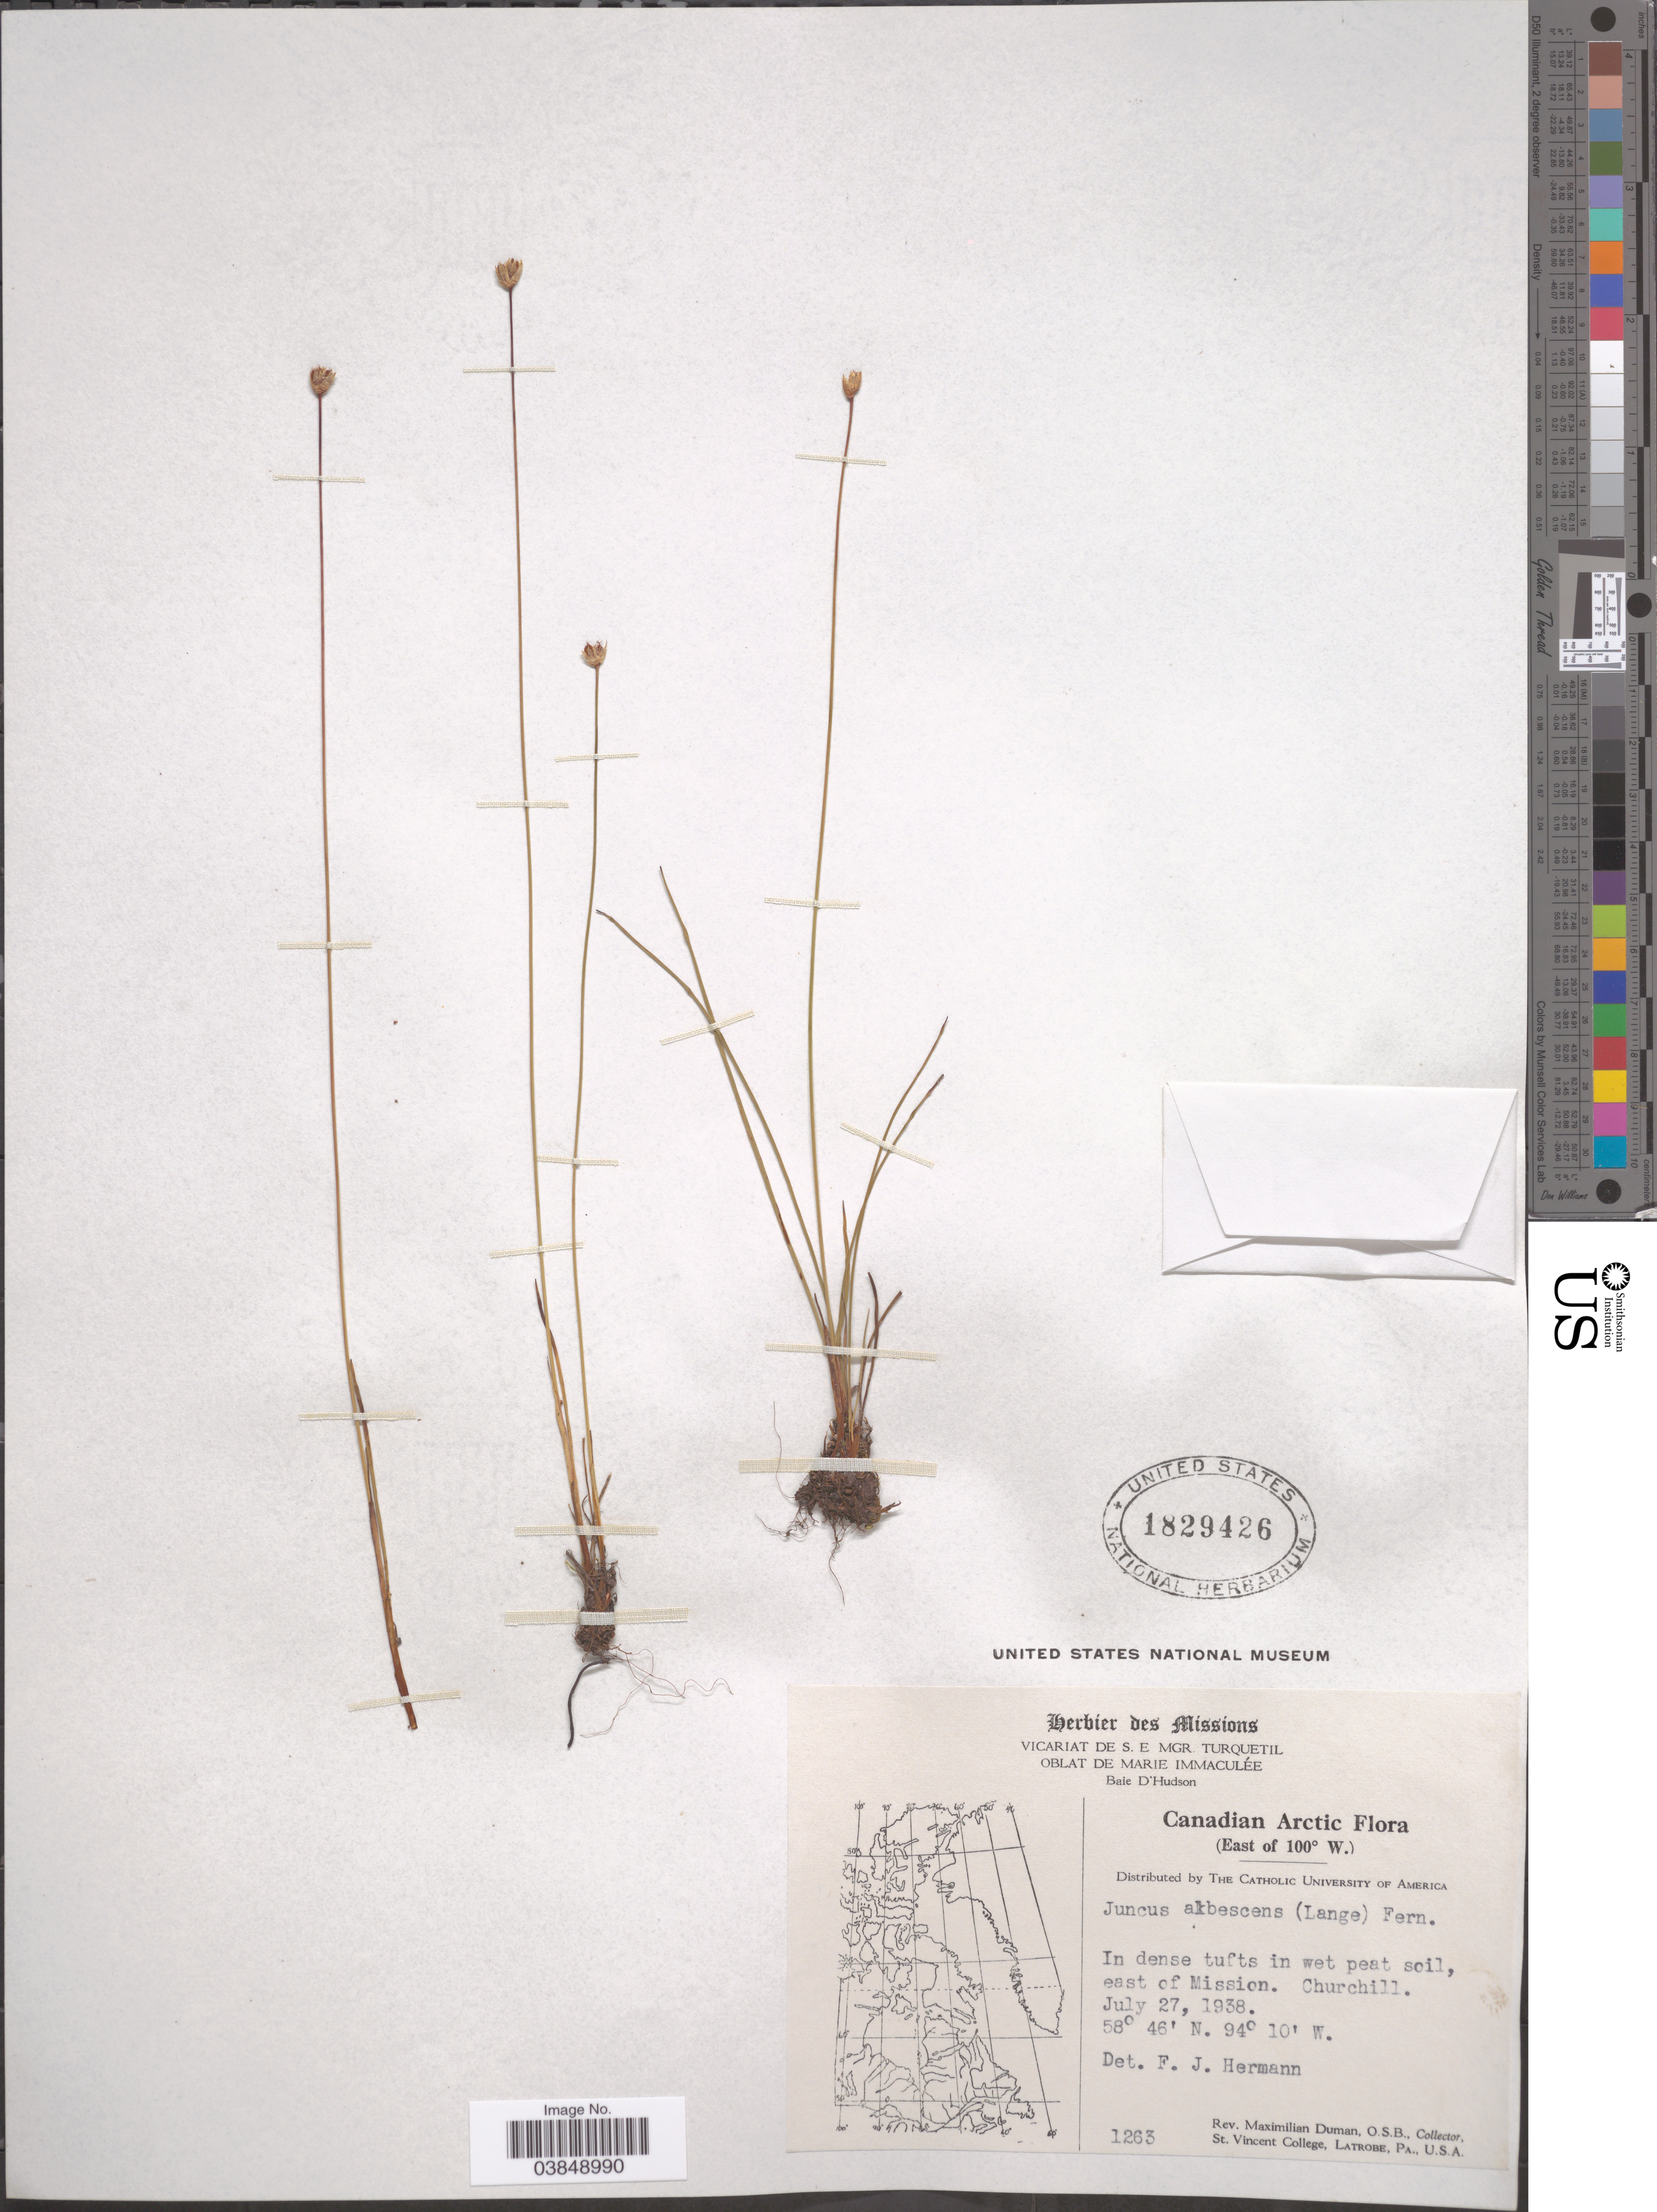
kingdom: Plantae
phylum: Tracheophyta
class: Liliopsida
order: Poales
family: Juncaceae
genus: Juncus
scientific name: Juncus albescens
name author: Fernald & Lange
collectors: M. Duman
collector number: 1263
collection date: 1938-07-27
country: Canada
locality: Canadian Arctic (East of 100º W.). East of Mission. Churchill.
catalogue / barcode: US 1829426